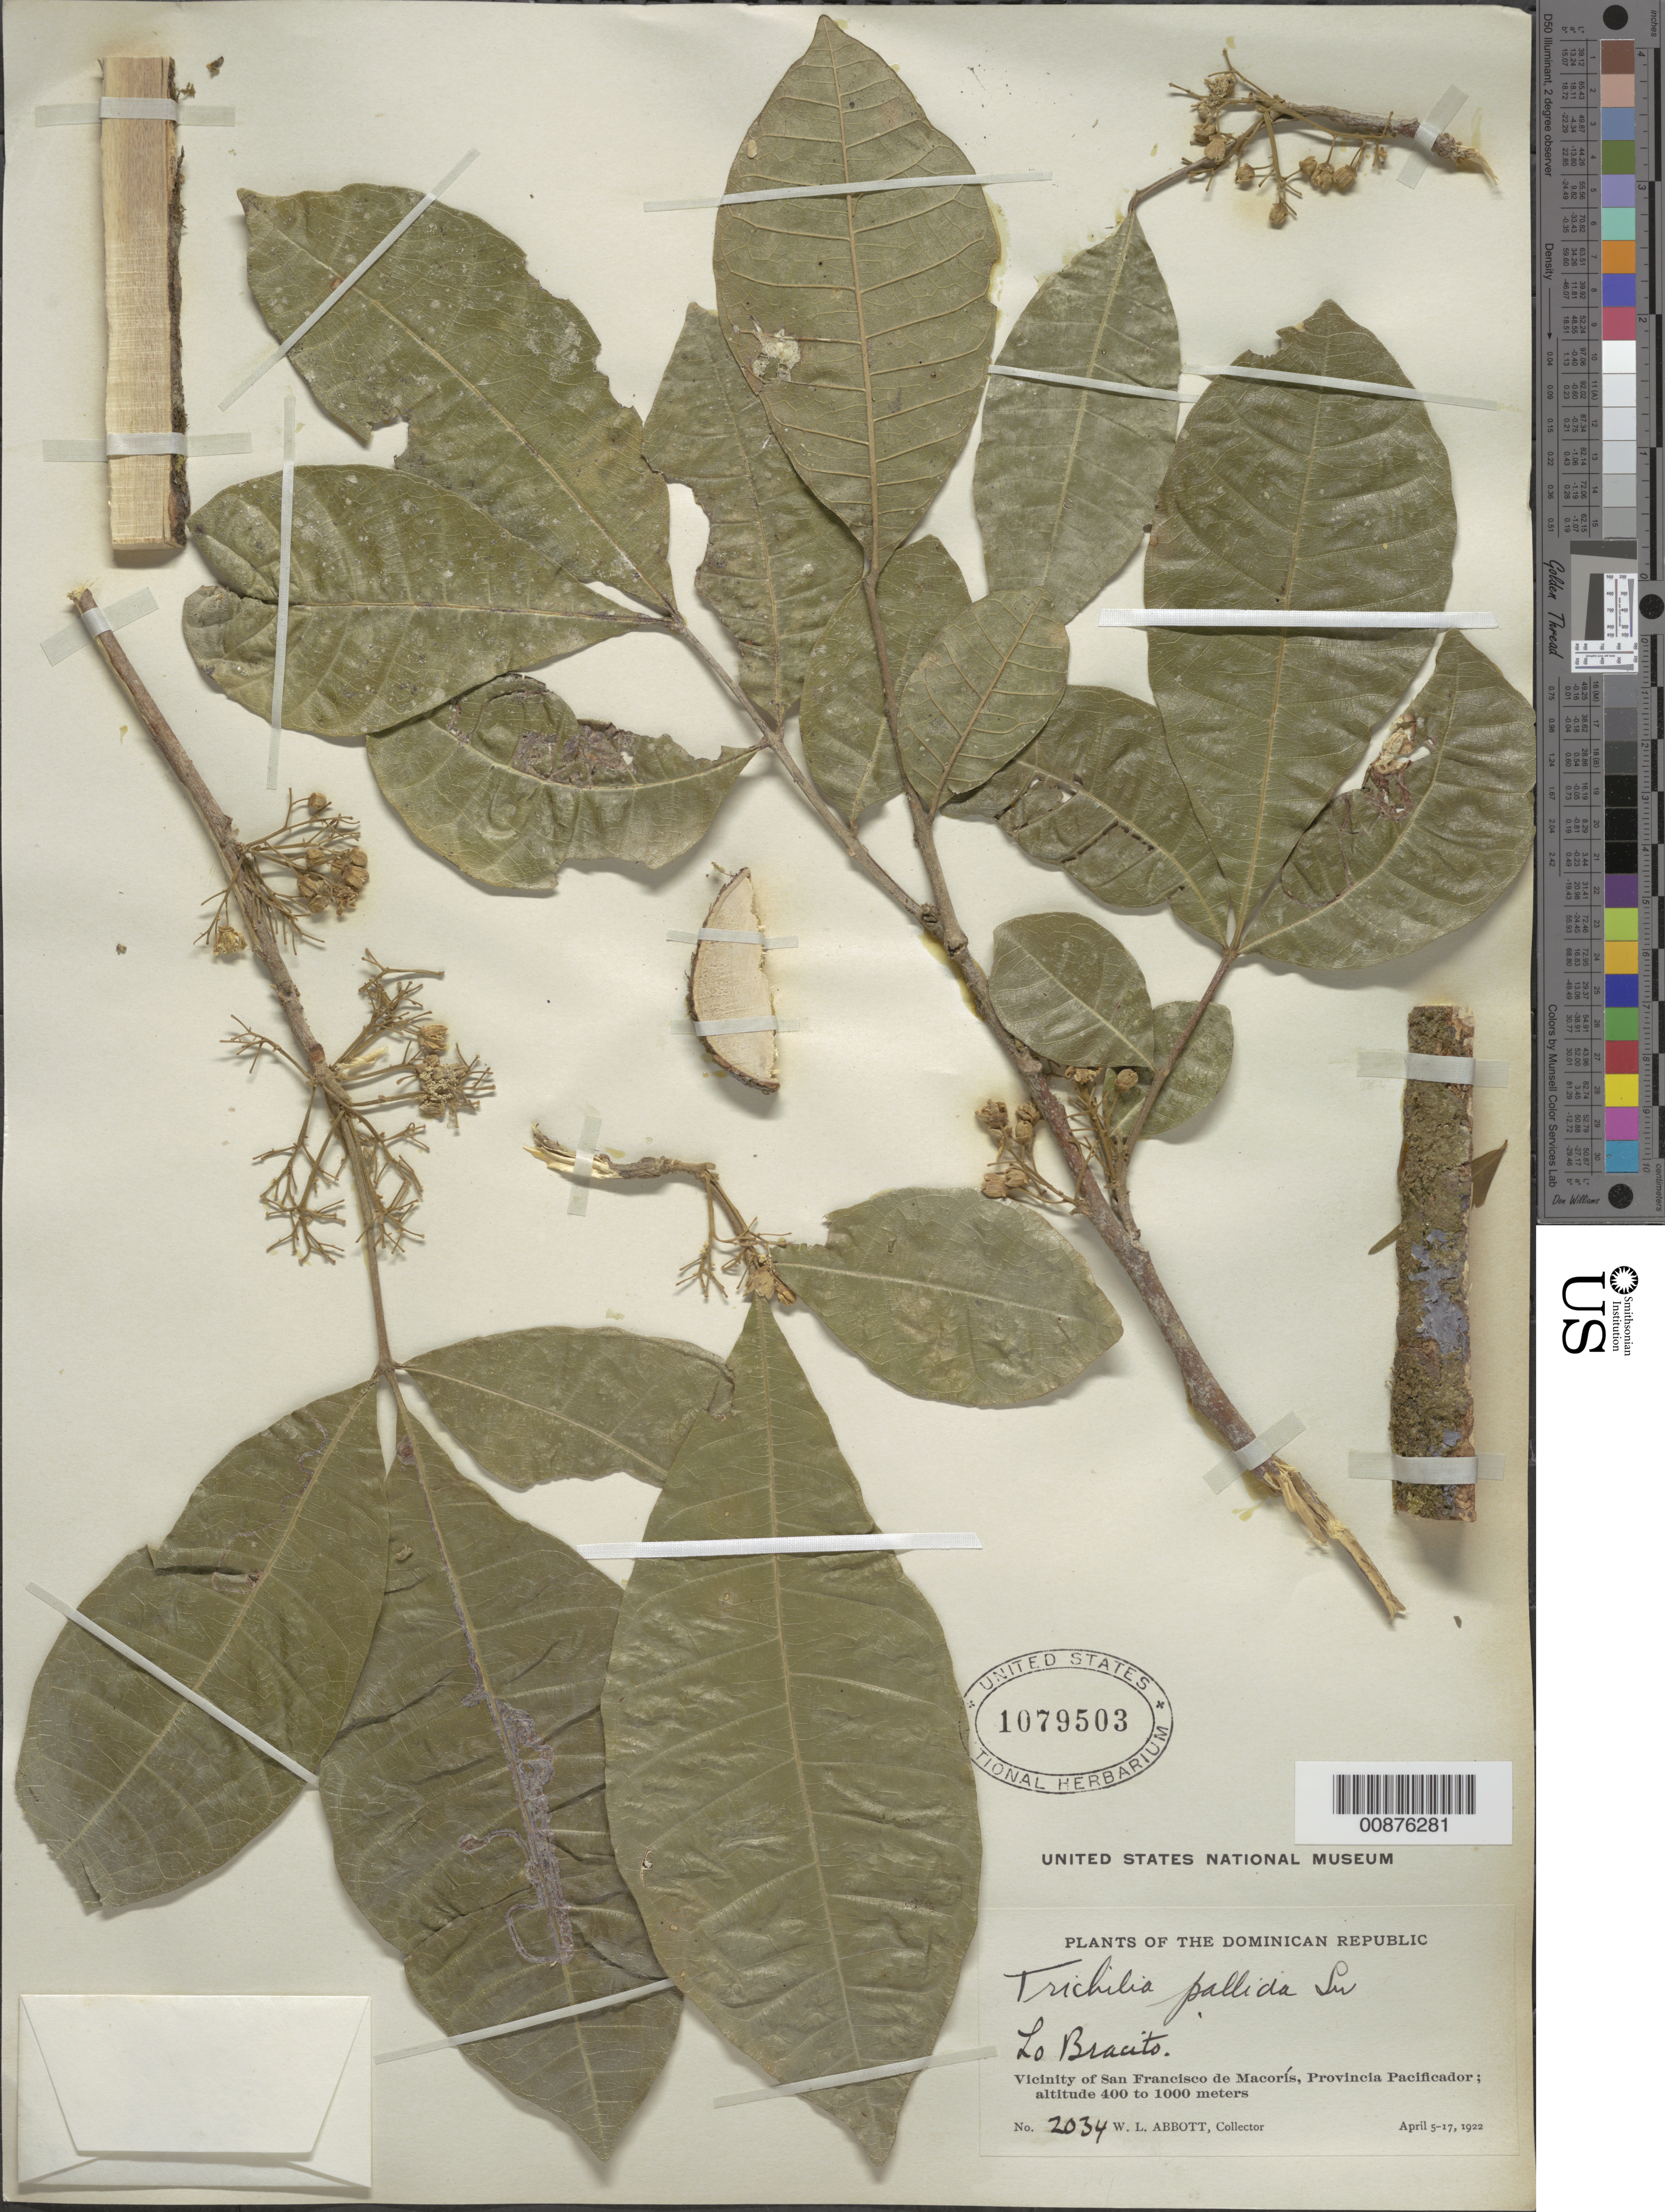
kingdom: Plantae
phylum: Tracheophyta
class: Magnoliopsida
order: Sapindales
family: Meliaceae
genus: Trichilia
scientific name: Trichilia pallida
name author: Sw.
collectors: W. L. Abbott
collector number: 2034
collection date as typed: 05 Apr 1922 to 17 Apr 1922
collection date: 1922-04-05/1922-04-17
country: Dominican Republic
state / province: Duarte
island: Hispaniola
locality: Vicinity of San Francisco de Macorís, Lo Bracito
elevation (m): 400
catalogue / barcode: US 1079503